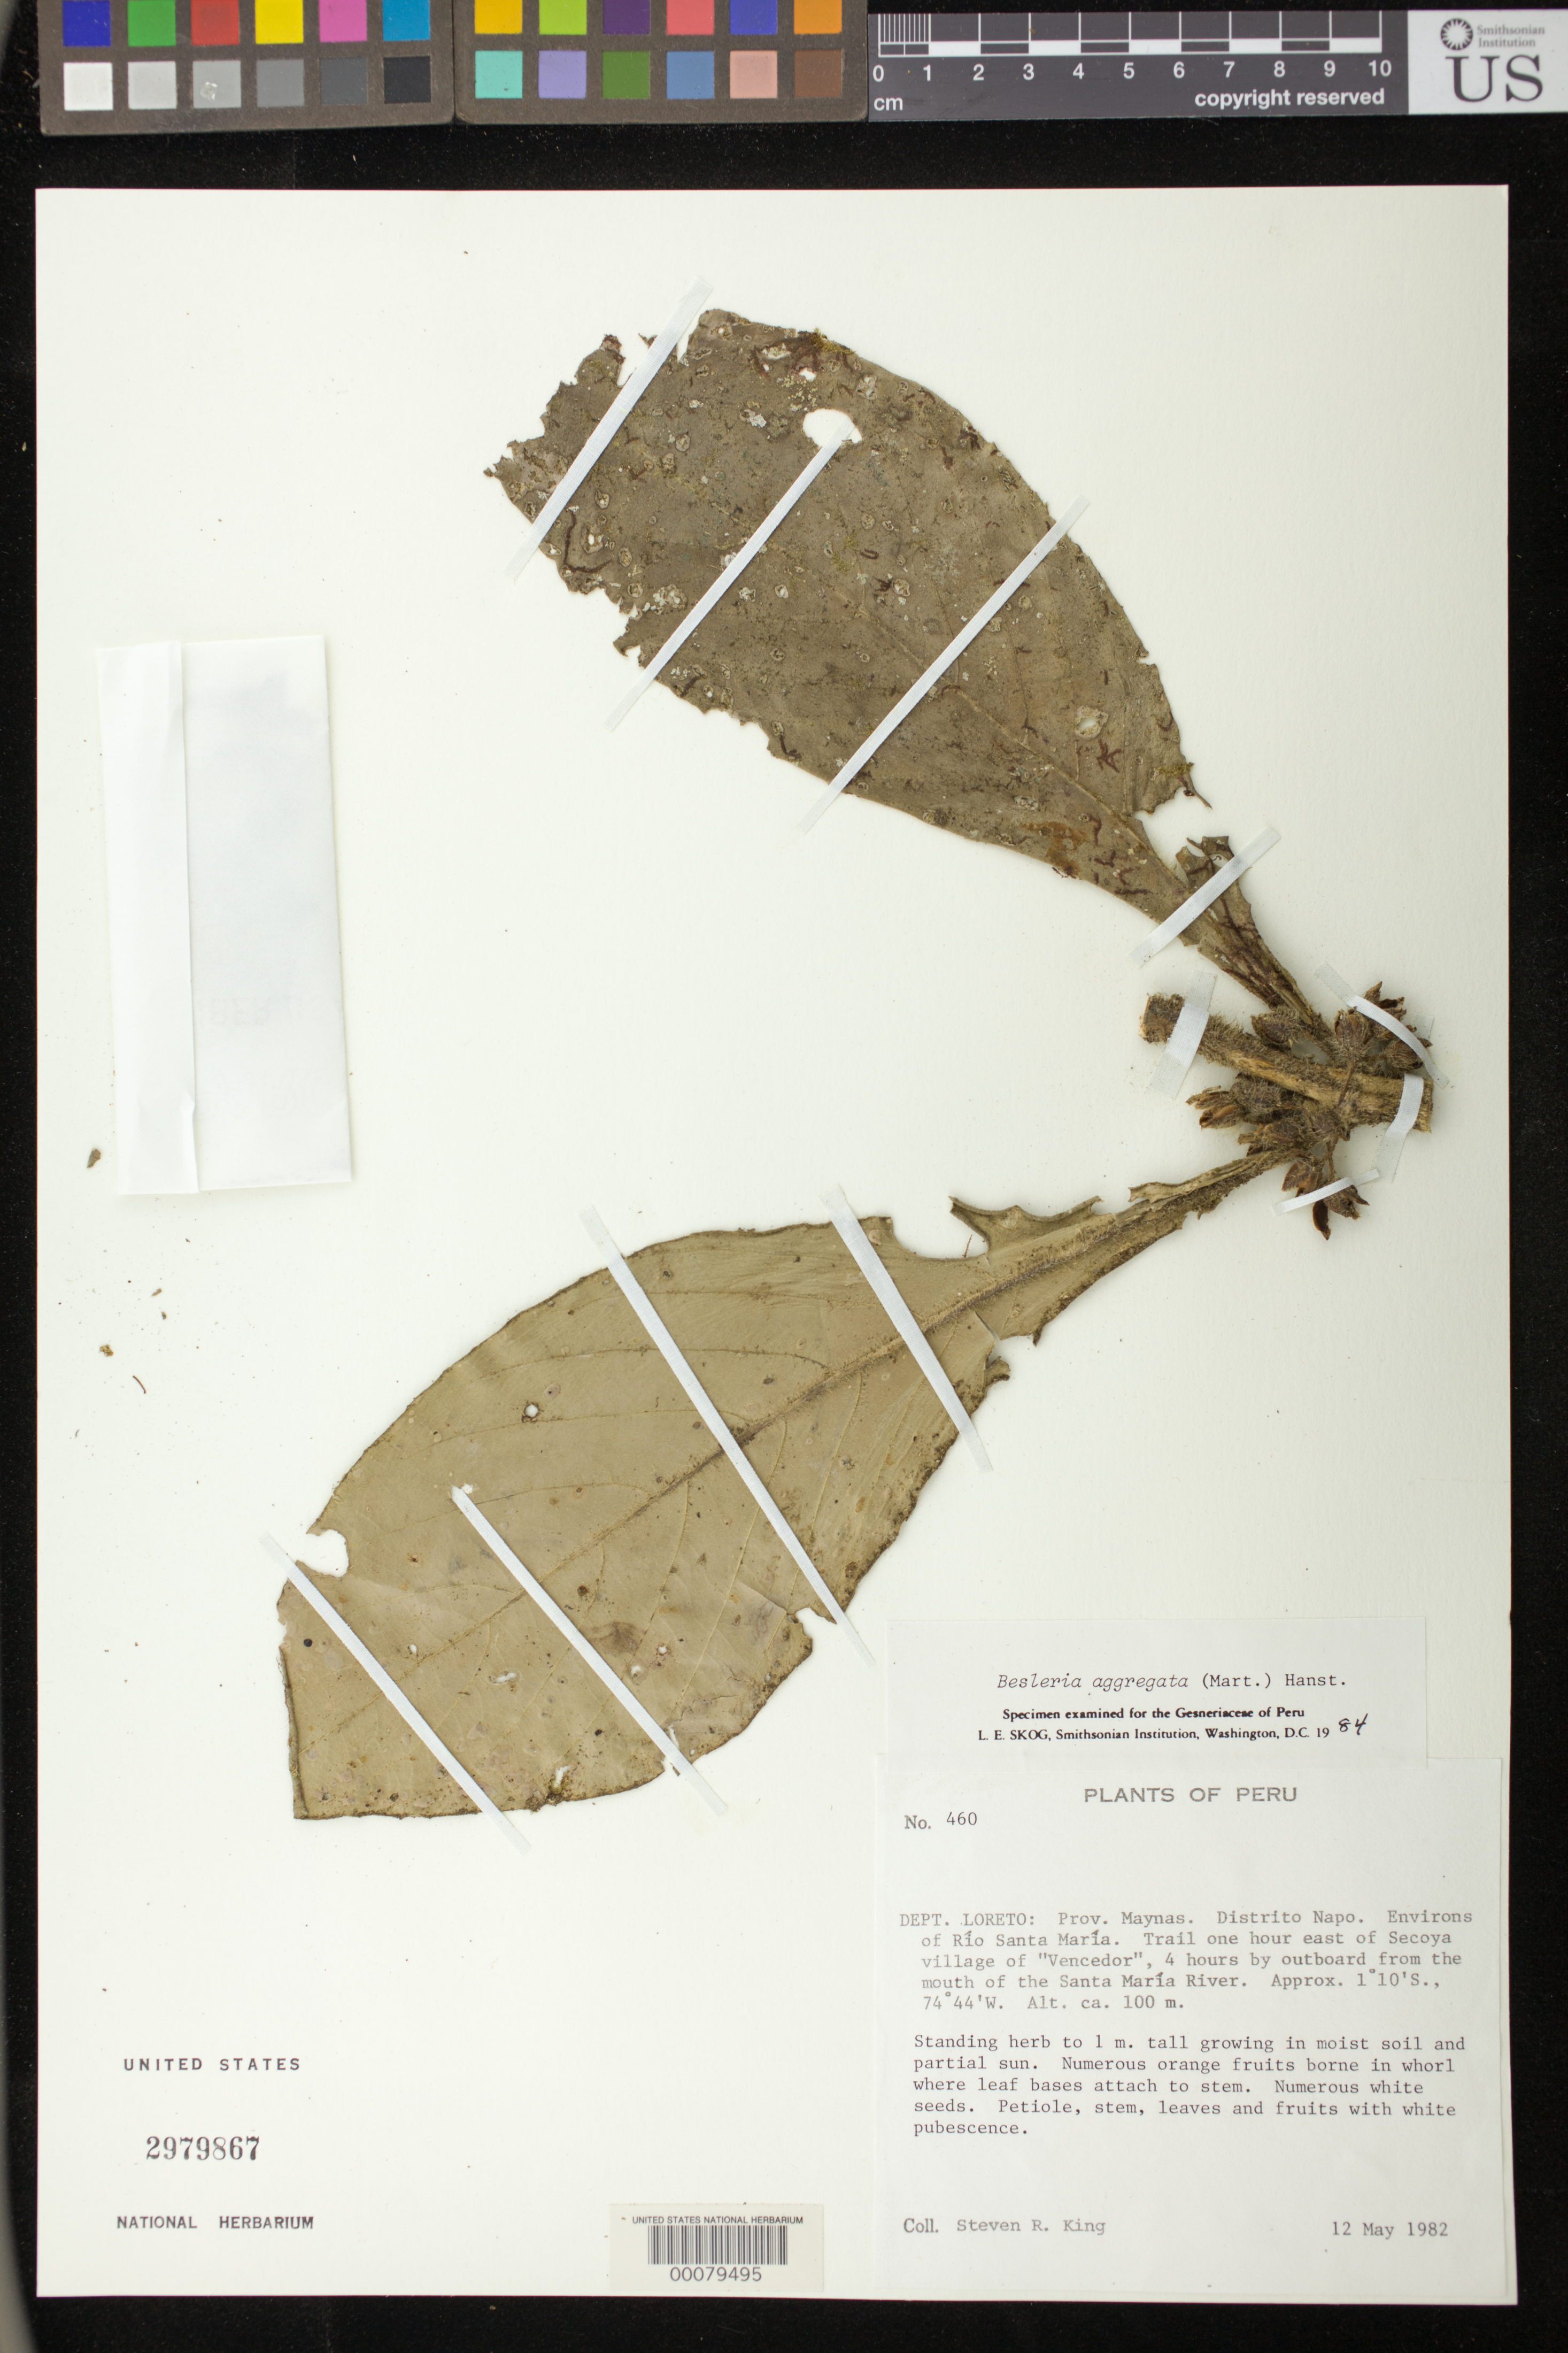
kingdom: Plantae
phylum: Tracheophyta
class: Magnoliopsida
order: Lamiales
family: Gesneriaceae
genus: Besleria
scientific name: Besleria aggregata var. aggregata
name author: (Mart.) Hanst.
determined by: Skog, Laurence E.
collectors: S. R. King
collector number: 460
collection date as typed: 12 May 1982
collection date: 1982-05-12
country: Peru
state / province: Loreto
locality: Prov. Maynas; Dtto Napo, environs of Rio Santa Maria, trail 1 hr E of Secoya village of "Vencedor", 4 hrs by outboard from mouth of Rio S M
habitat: Growing in moist soil and partial sun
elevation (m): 100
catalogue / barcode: US 2979867